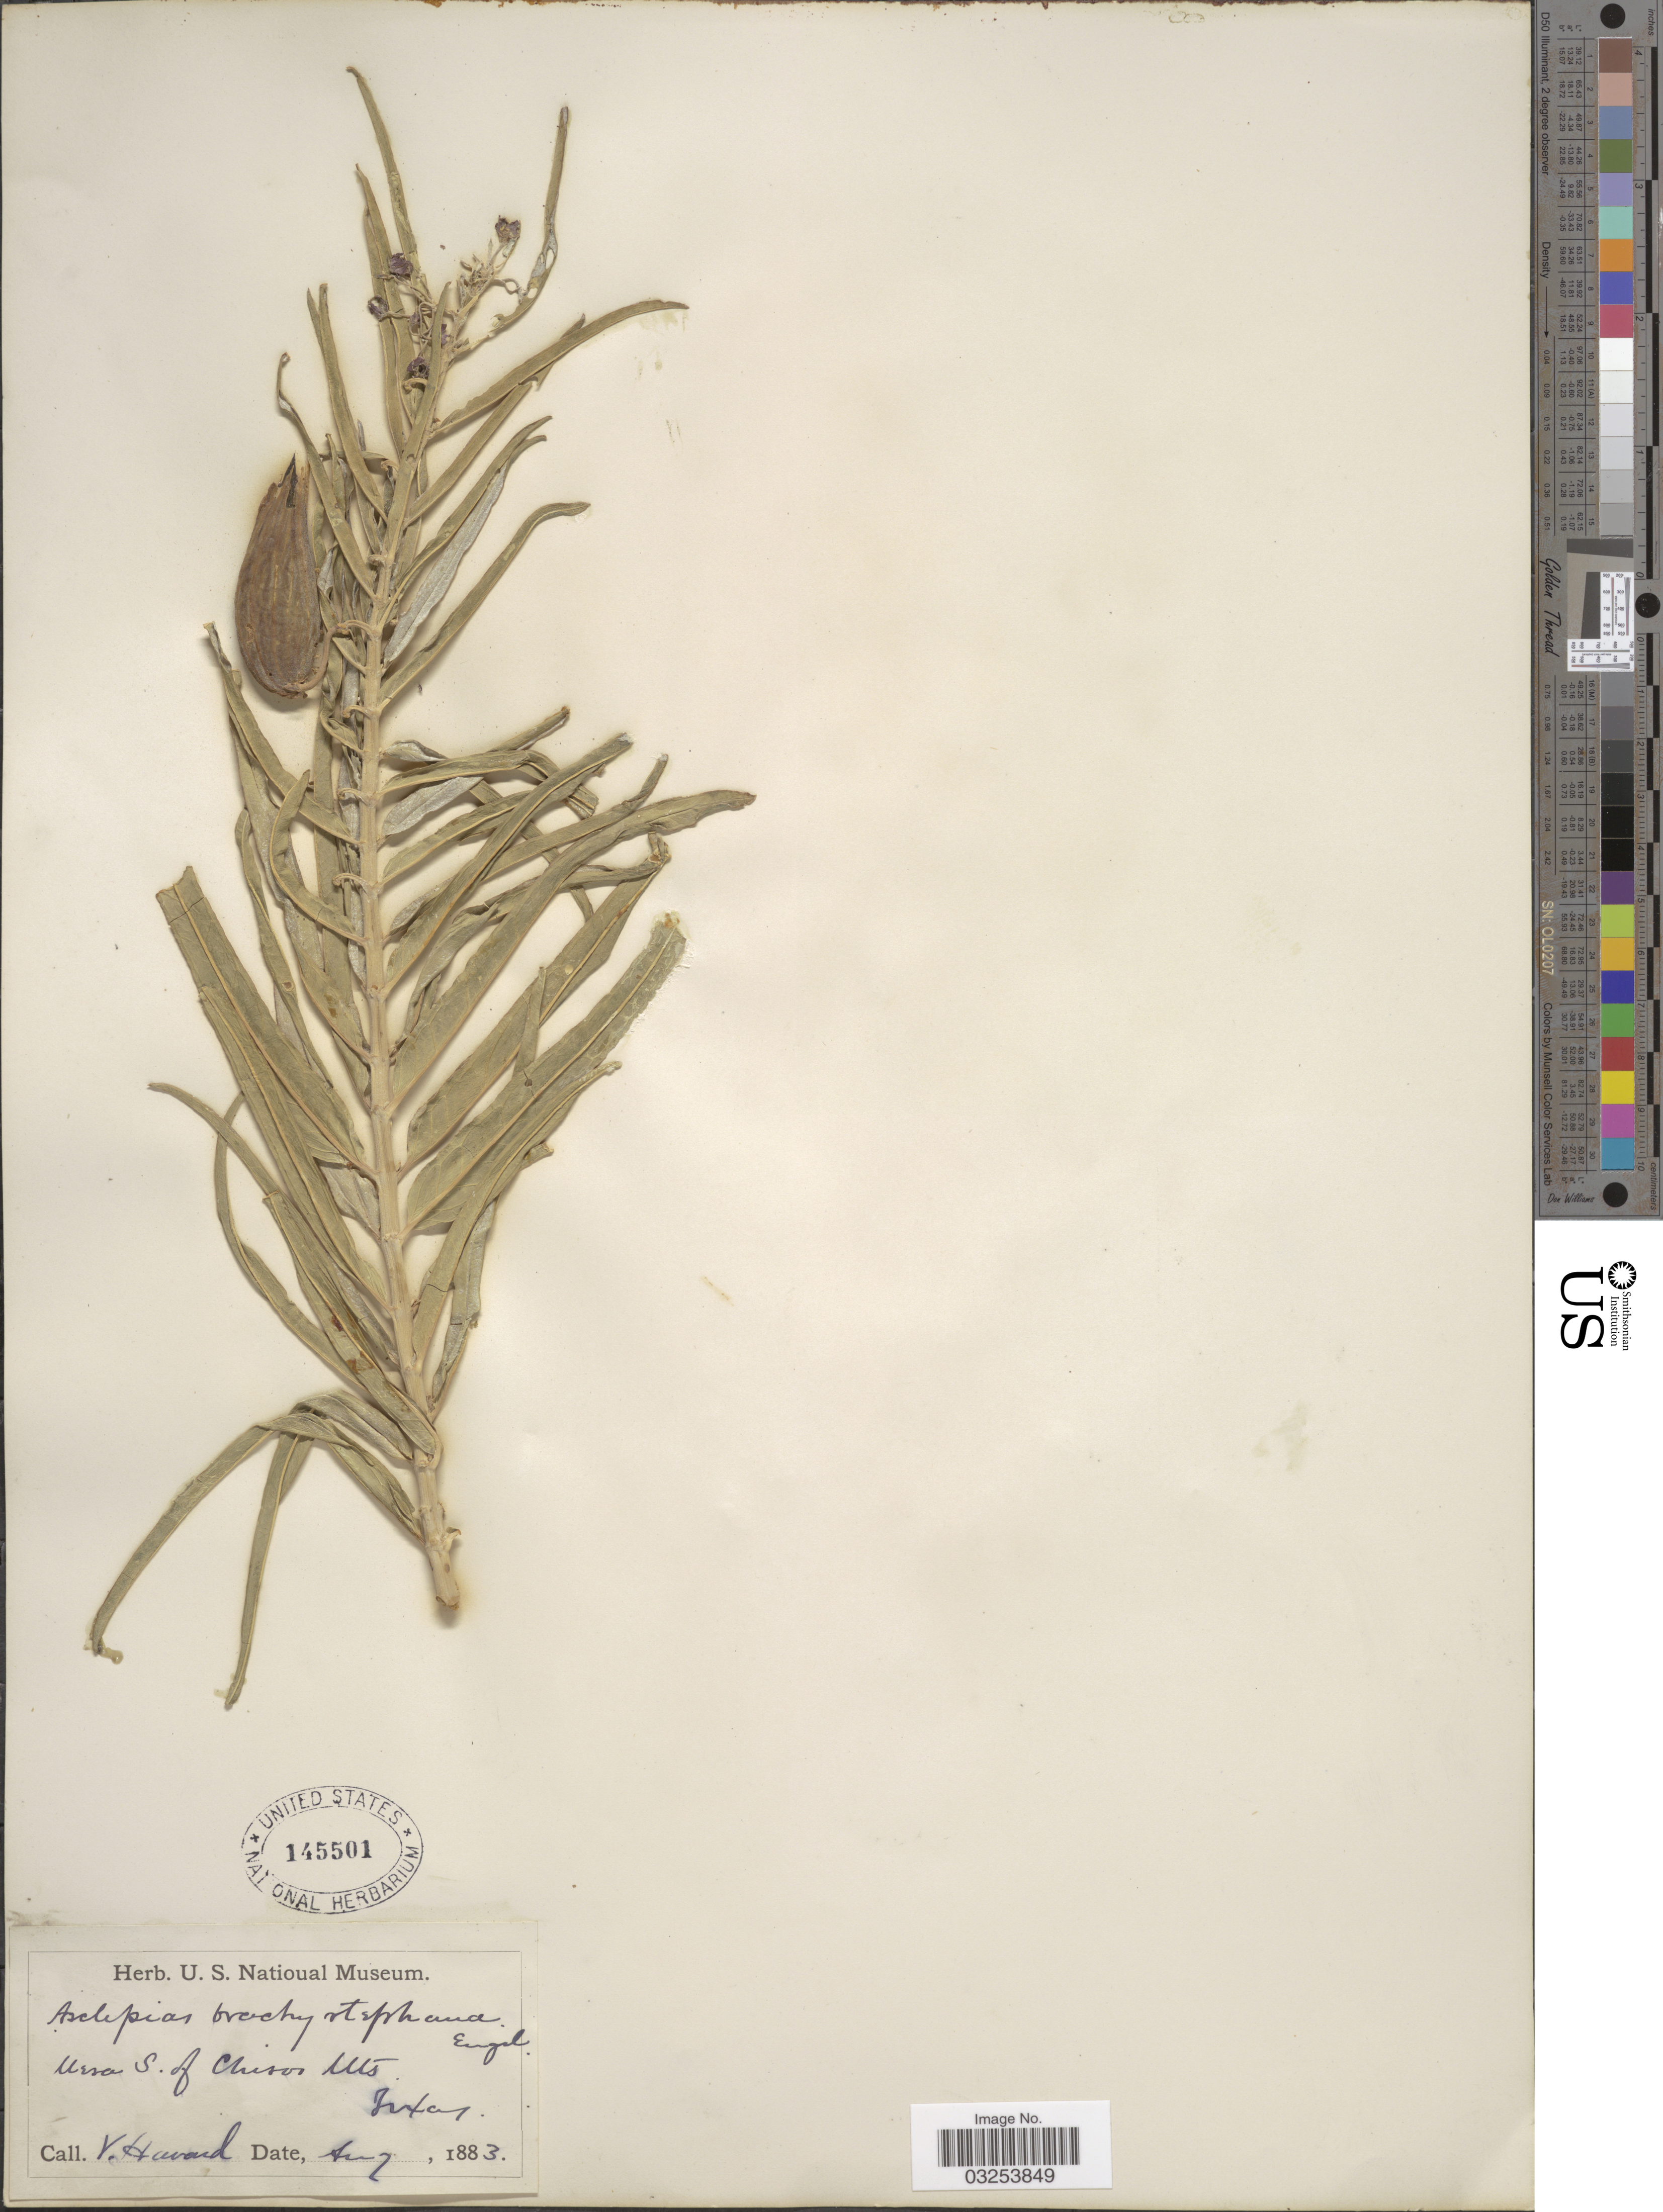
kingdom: Plantae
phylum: Tracheophyta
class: Magnoliopsida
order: Gentianales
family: Apocynaceae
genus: Asclepias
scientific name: Asclepias brachystephana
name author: Engelm. ex Torr.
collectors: V. Havard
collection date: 1883-08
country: United States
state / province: Texas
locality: Mesa S. of Chisos Mts.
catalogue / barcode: US 145501